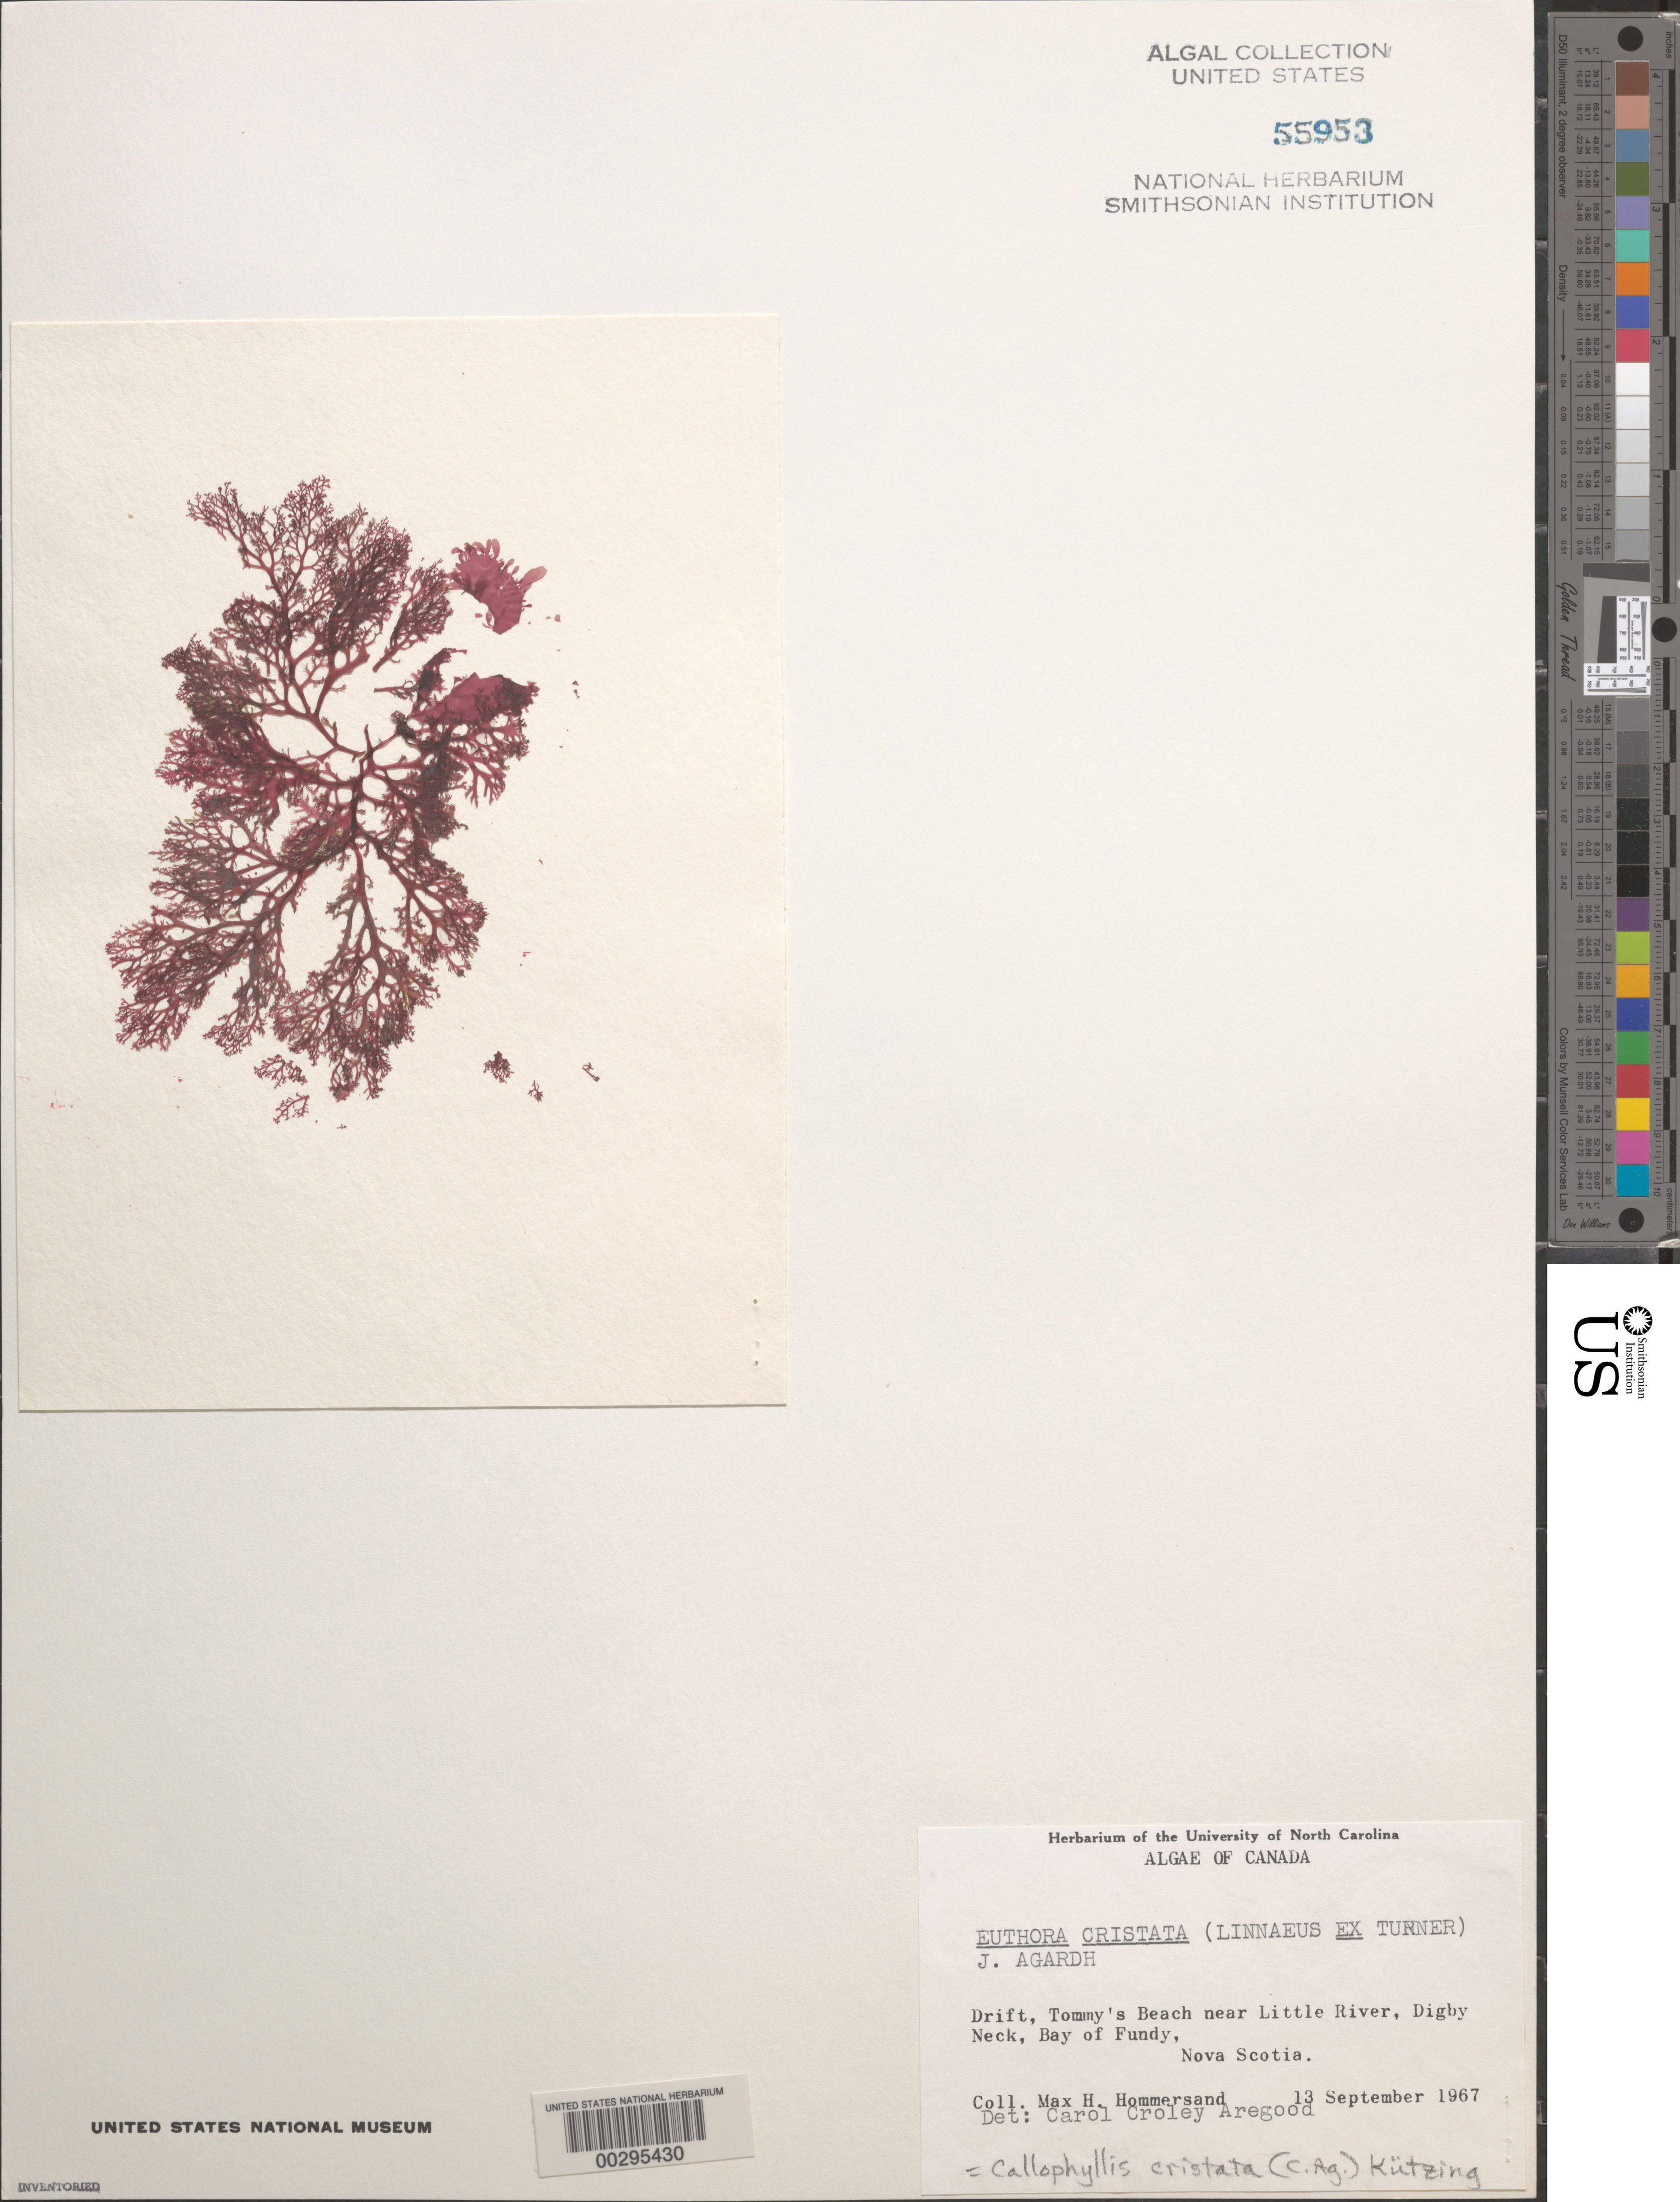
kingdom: Plantae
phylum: Rhodophyta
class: Florideophyceae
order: Gigartinales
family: Kallymeniaceae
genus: Euthora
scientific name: Euthora cristata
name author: (C. Agardh) J. Agardh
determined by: Algae name updating Project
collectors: M. H. Hommersand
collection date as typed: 13 Sep 1967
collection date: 1967-09-13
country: Canada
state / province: Nova Scotia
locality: Tommy's Beach near Little River, Digby Neck, Bay of Fundy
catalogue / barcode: US 55953